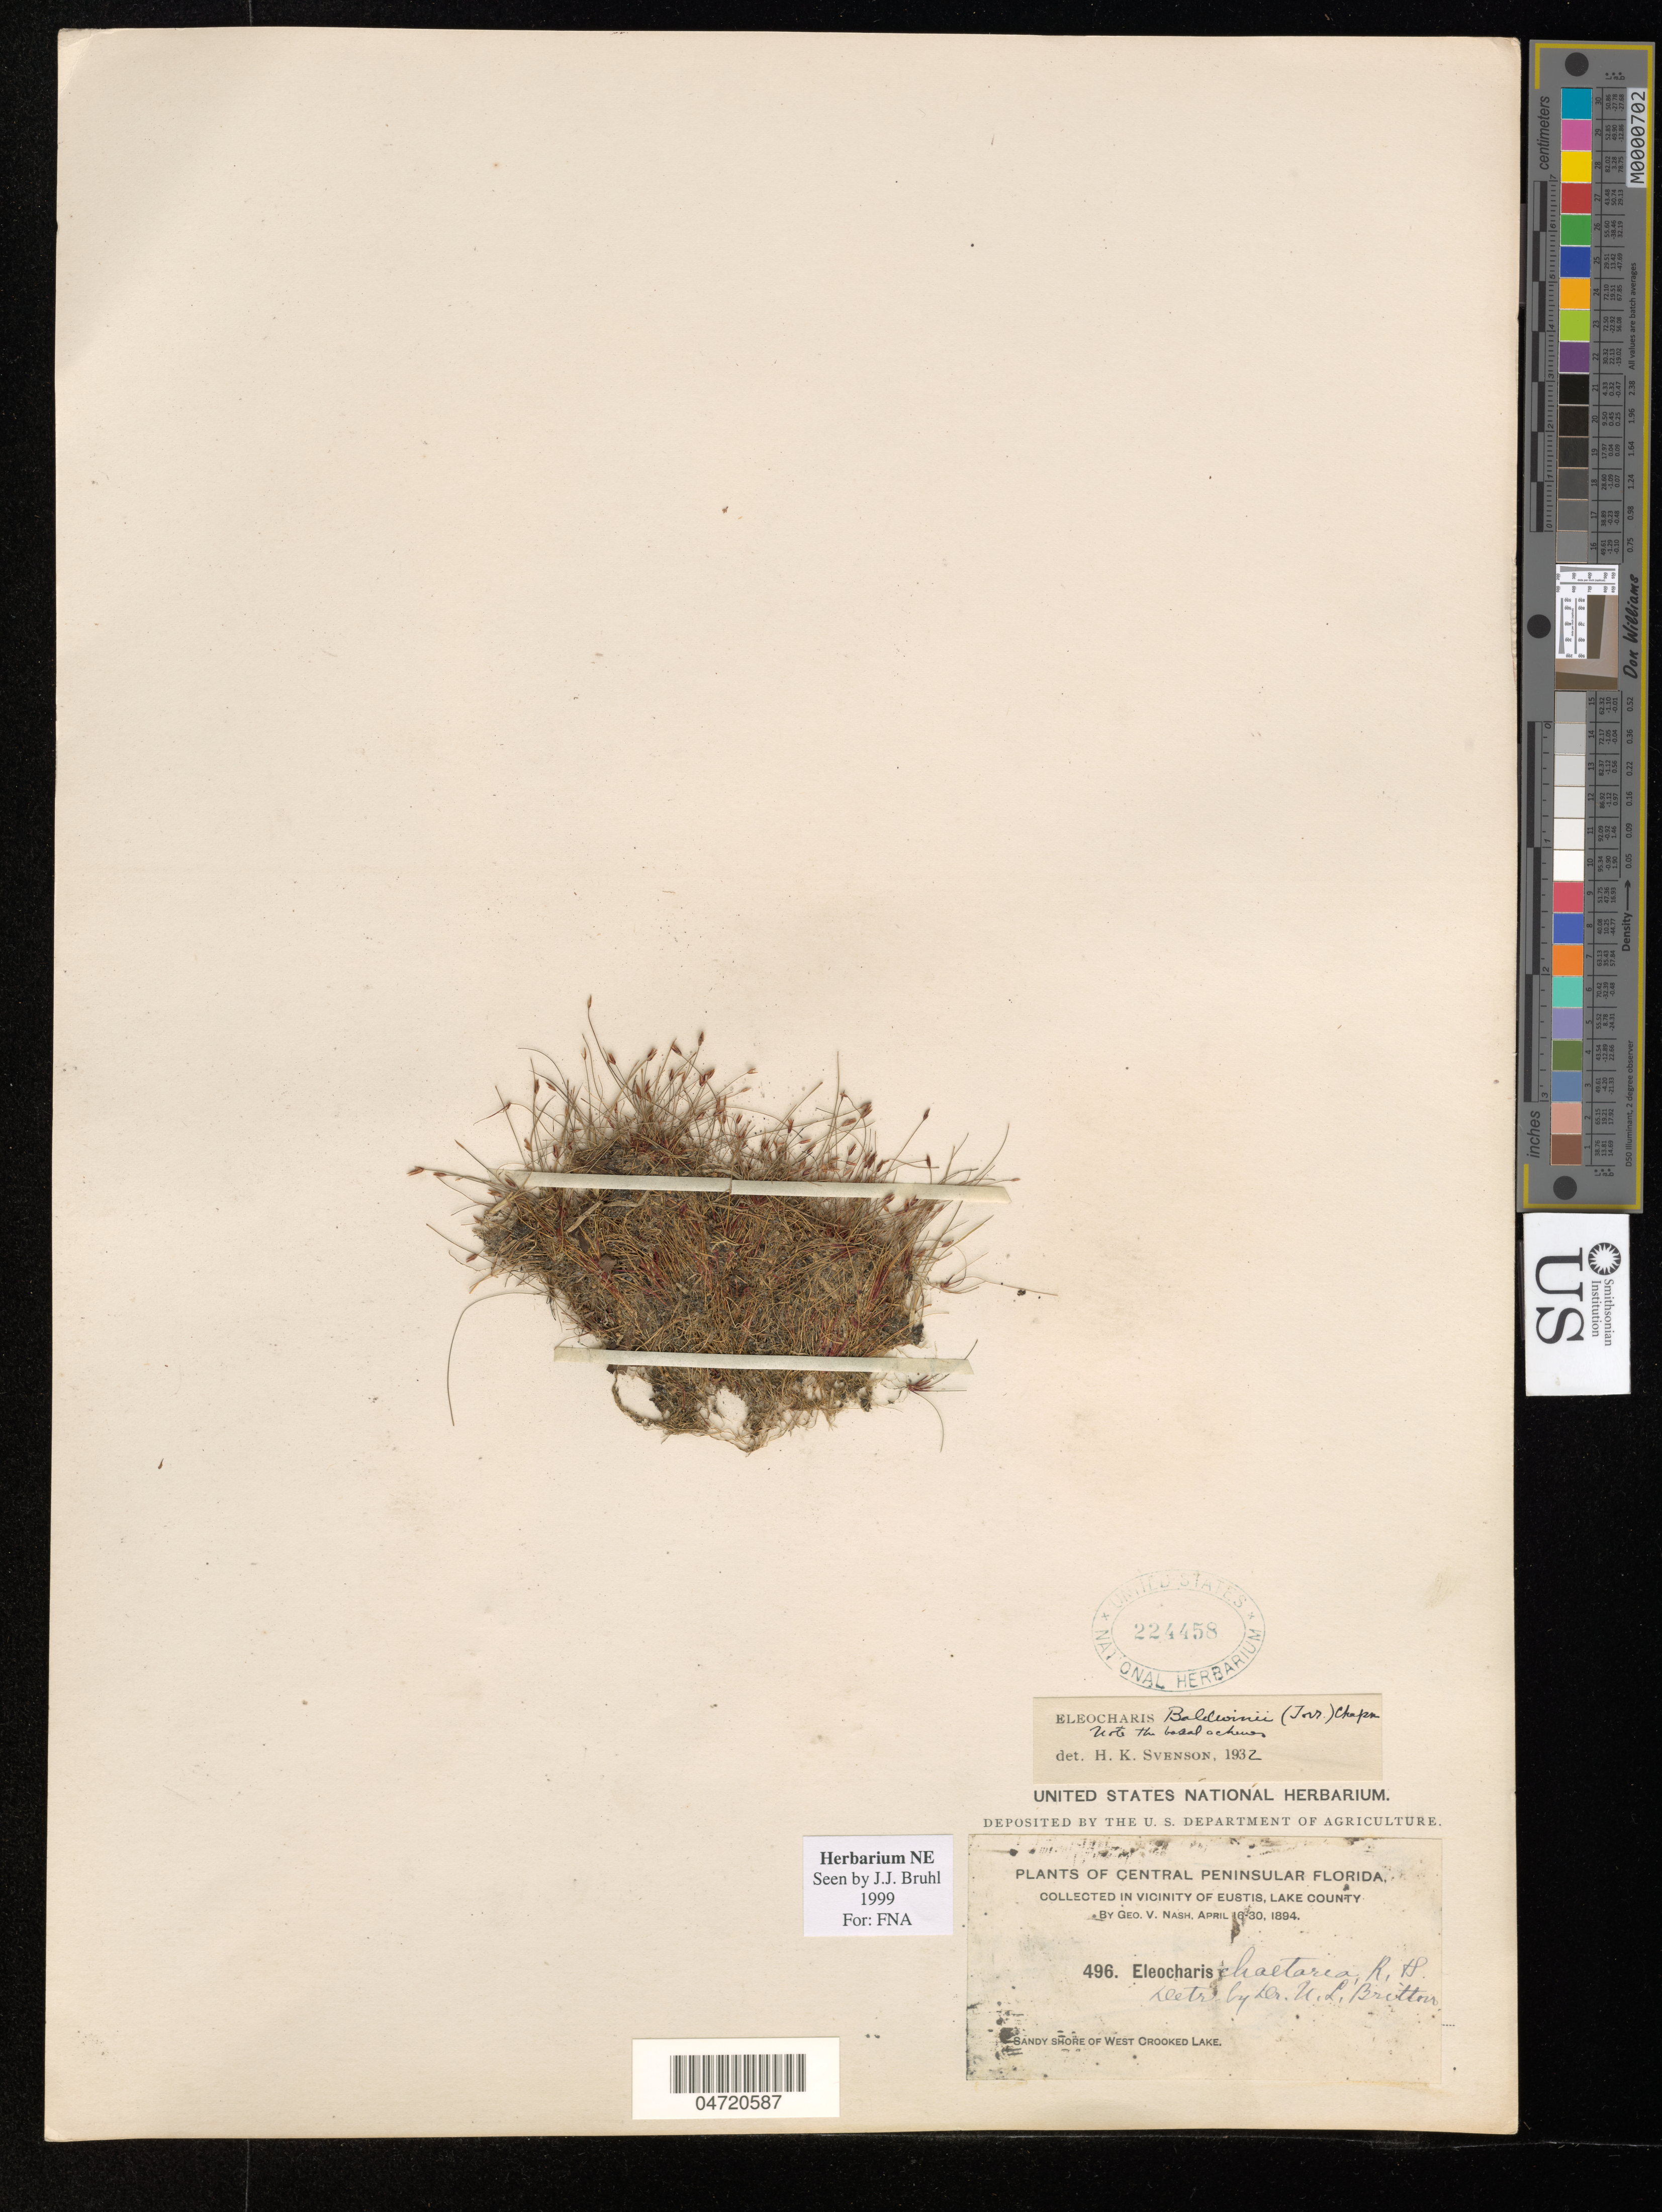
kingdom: Plantae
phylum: Tracheophyta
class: Liliopsida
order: Poales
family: Cyperaceae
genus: Eleocharis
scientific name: Eleocharis baldwinii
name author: (Torr.) Chapm.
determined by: Bruhl, J. J., (NE), University of New England (AUSTRALIA)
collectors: G. V. Nash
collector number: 496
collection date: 1894-04-16/1894-04-30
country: United States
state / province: Florida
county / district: Lake County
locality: Vicinity of Eustis; shore of West Crooked Lake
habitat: Sandy shore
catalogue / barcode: US 224458